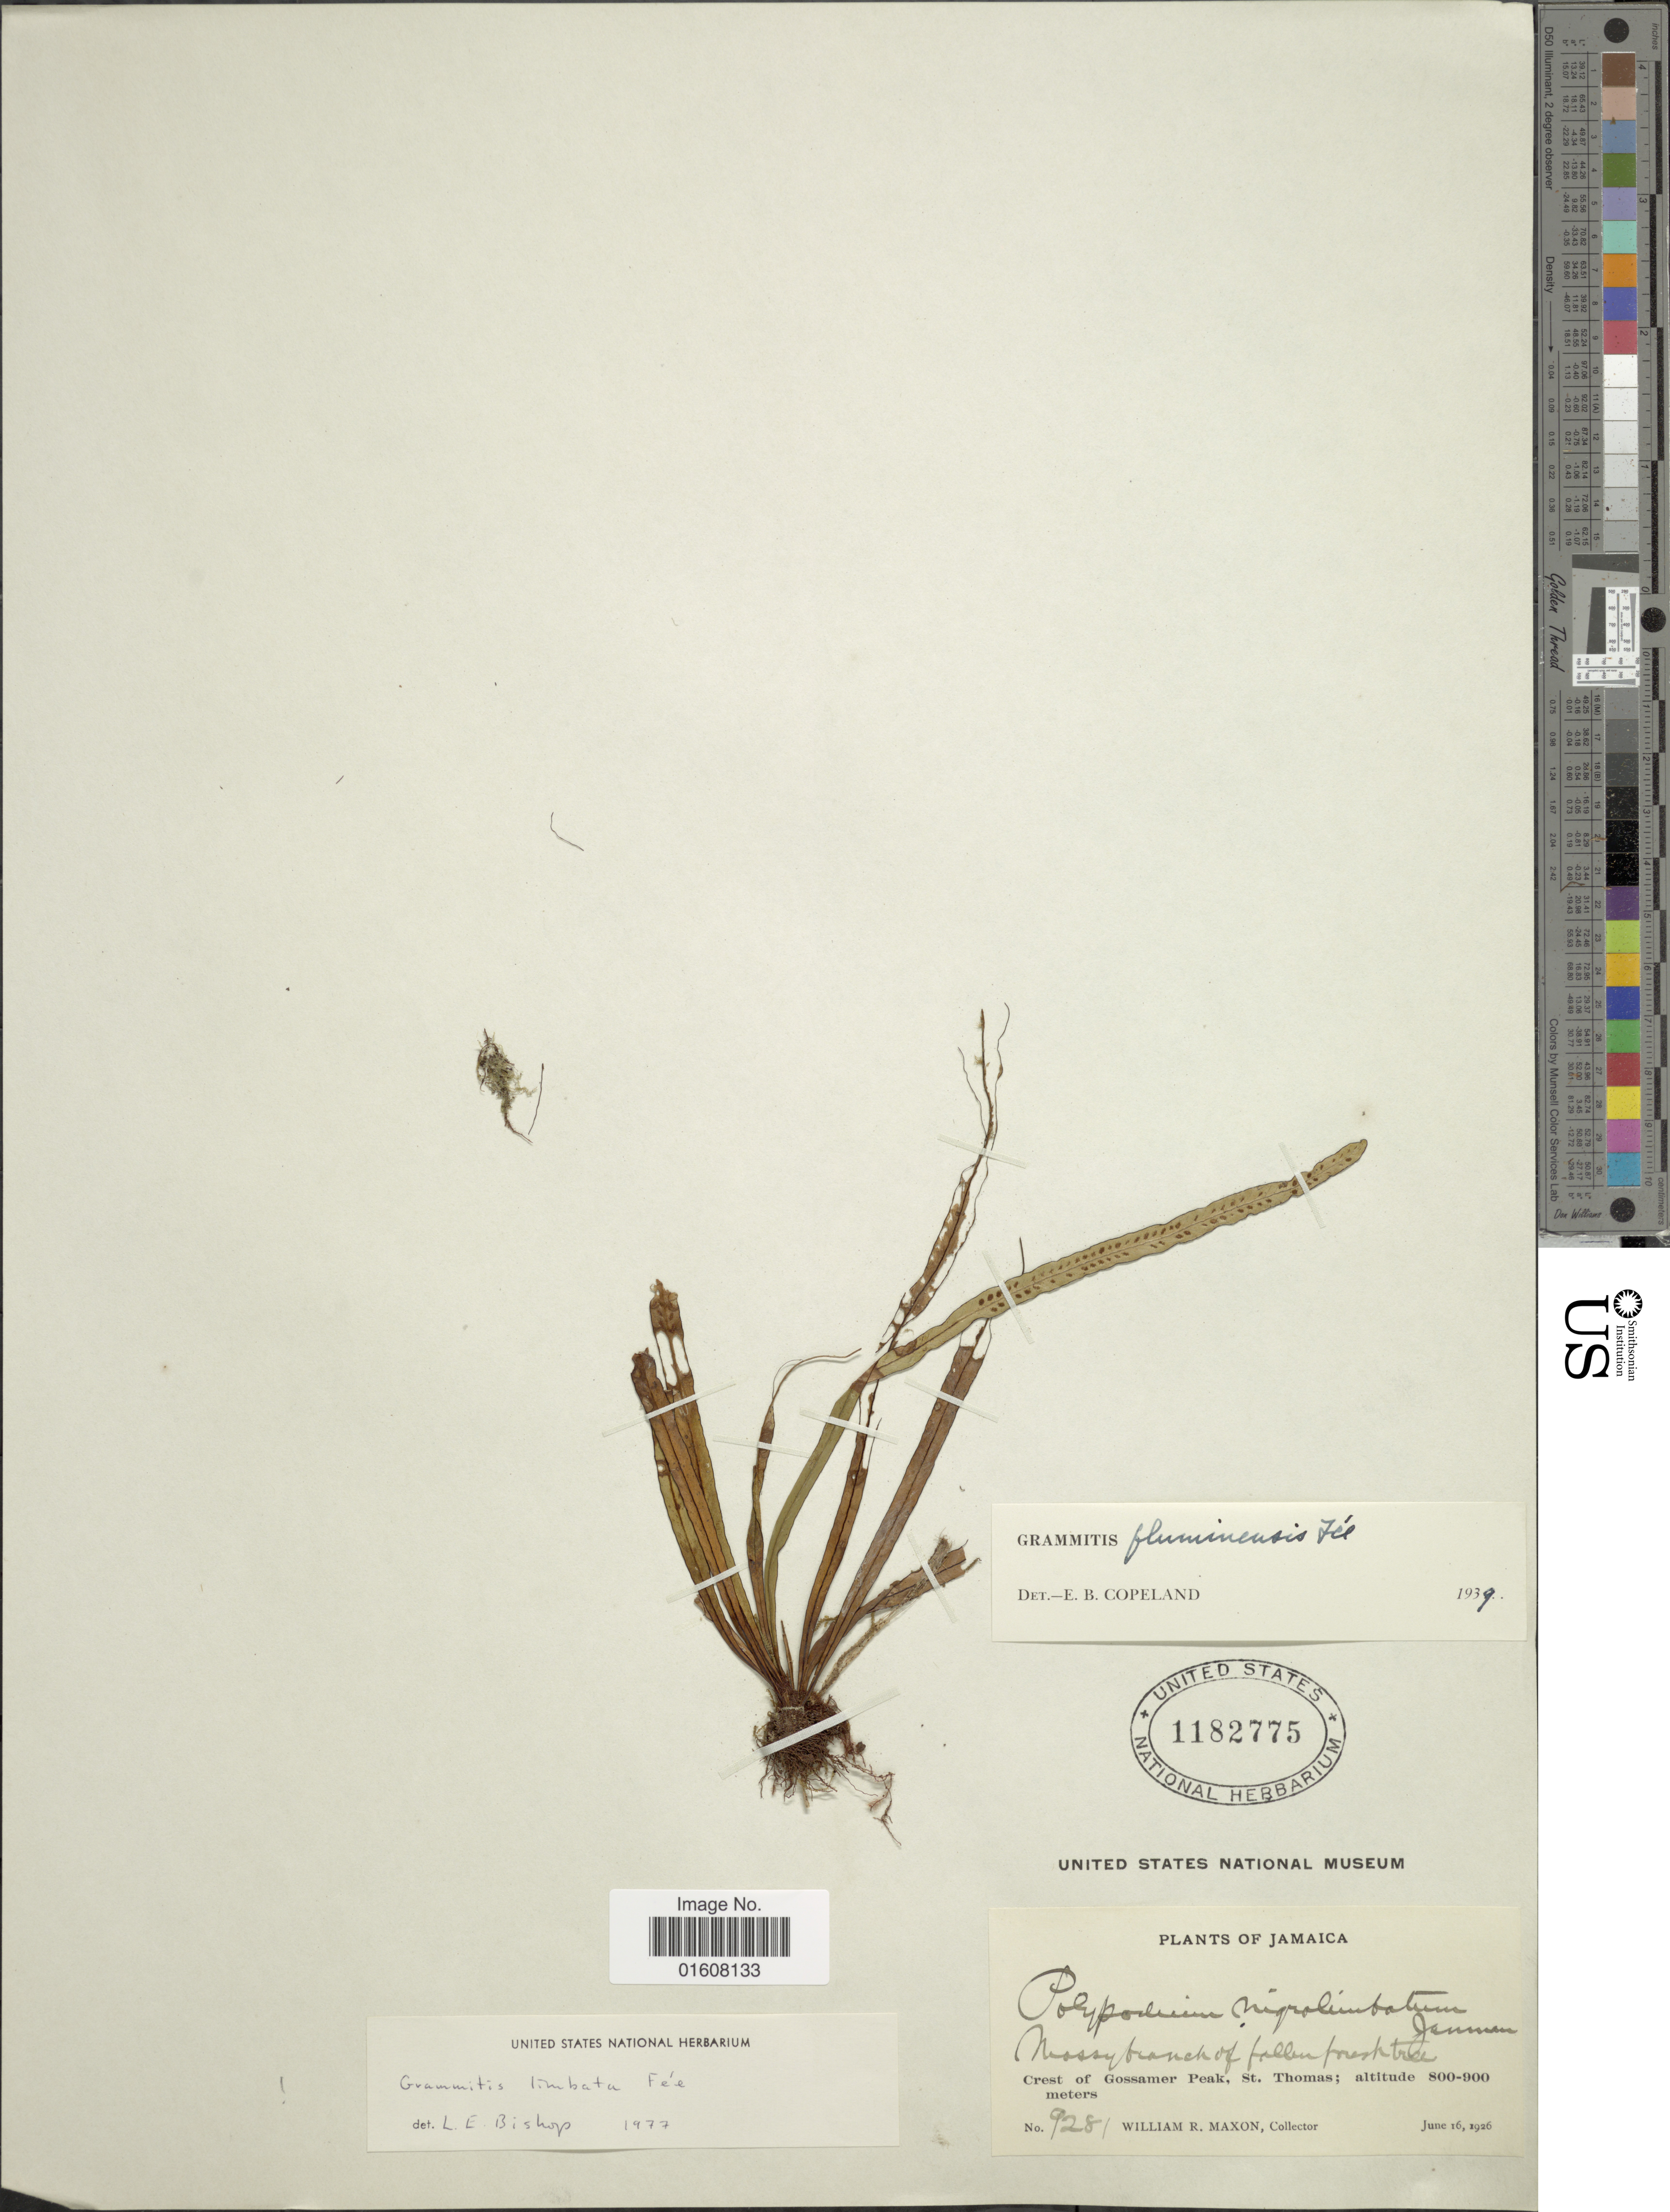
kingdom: Plantae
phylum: Tracheophyta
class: Polypodiopsida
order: Polypodiales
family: Polypodiaceae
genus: Grammitis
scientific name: Grammitis limbata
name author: Fée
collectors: W. R. Maxon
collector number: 9281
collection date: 1926-06-16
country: Jamaica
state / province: Saint Thomas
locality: Crest of Gossamer Peak, St. Thomas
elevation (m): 800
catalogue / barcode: US 1182775